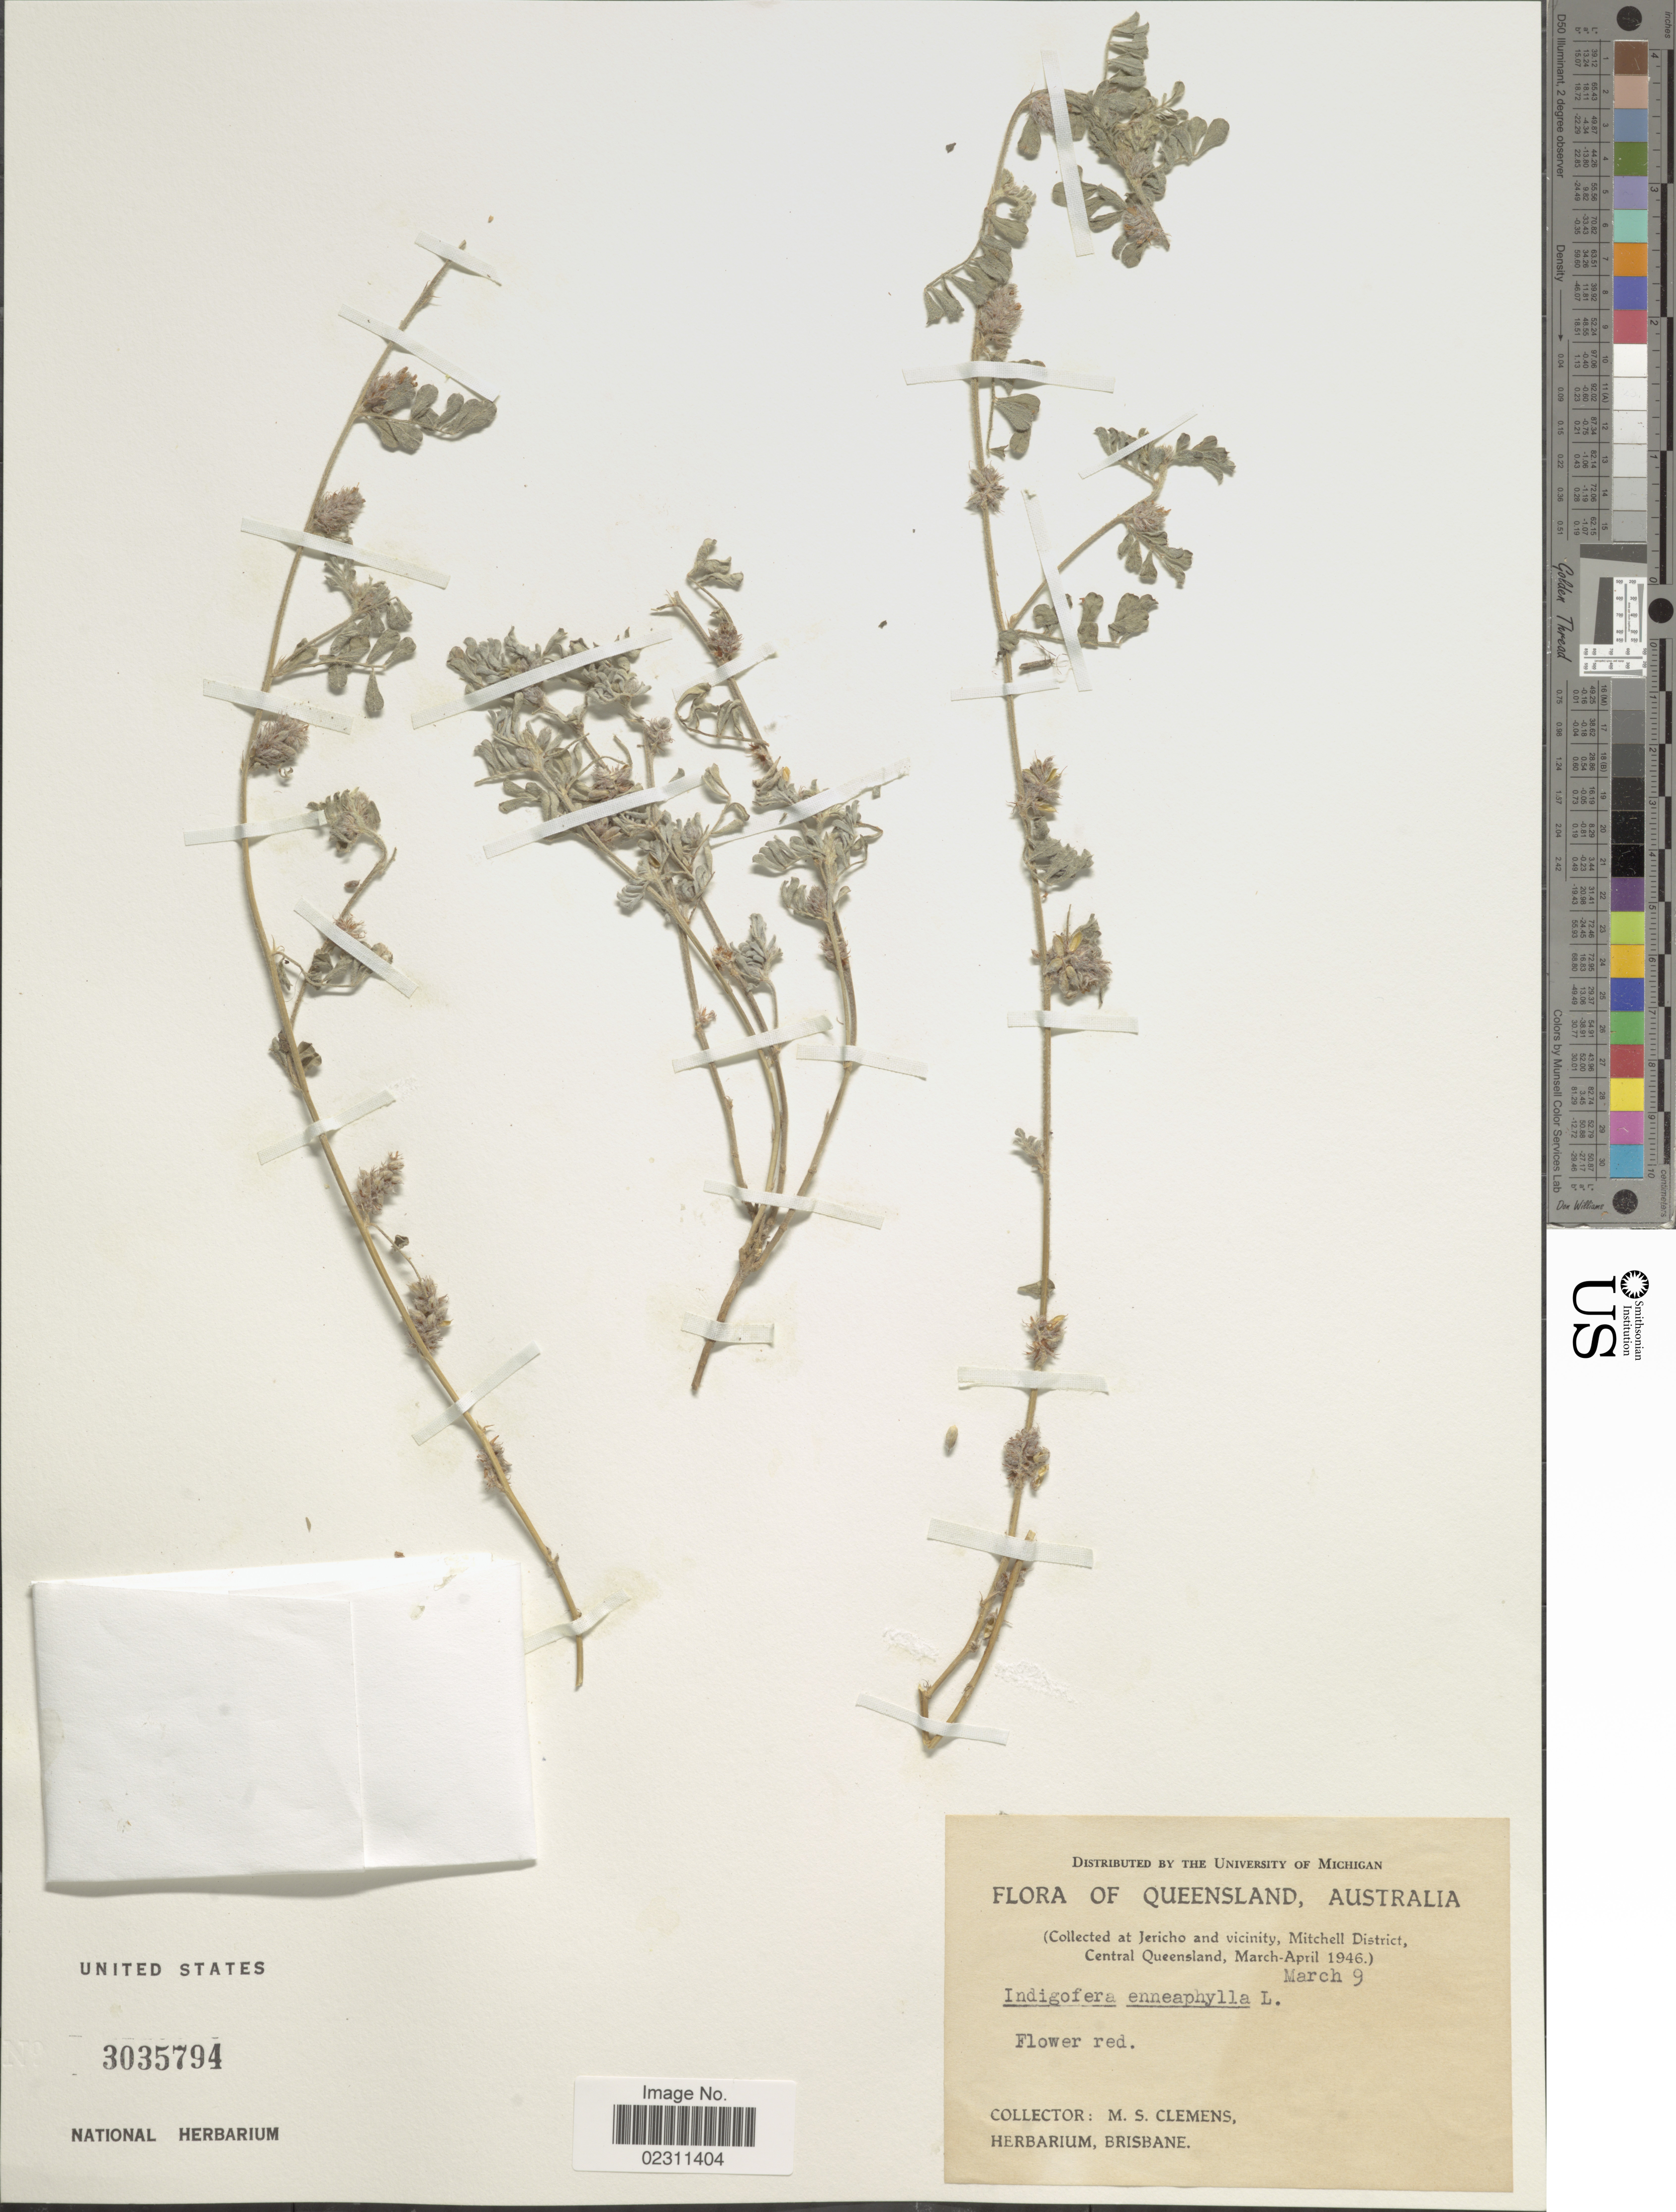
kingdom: Plantae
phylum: Tracheophyta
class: Magnoliopsida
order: Fabales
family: Fabaceae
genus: Indigofera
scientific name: Indigofera enneaphylla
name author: Eckl. & Zeyh.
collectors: M. S. Clemens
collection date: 1946-03-09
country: Australia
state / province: Queensland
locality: At Jericho and vicinity, Mitchell District, Central Queensland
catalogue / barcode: US 3035794